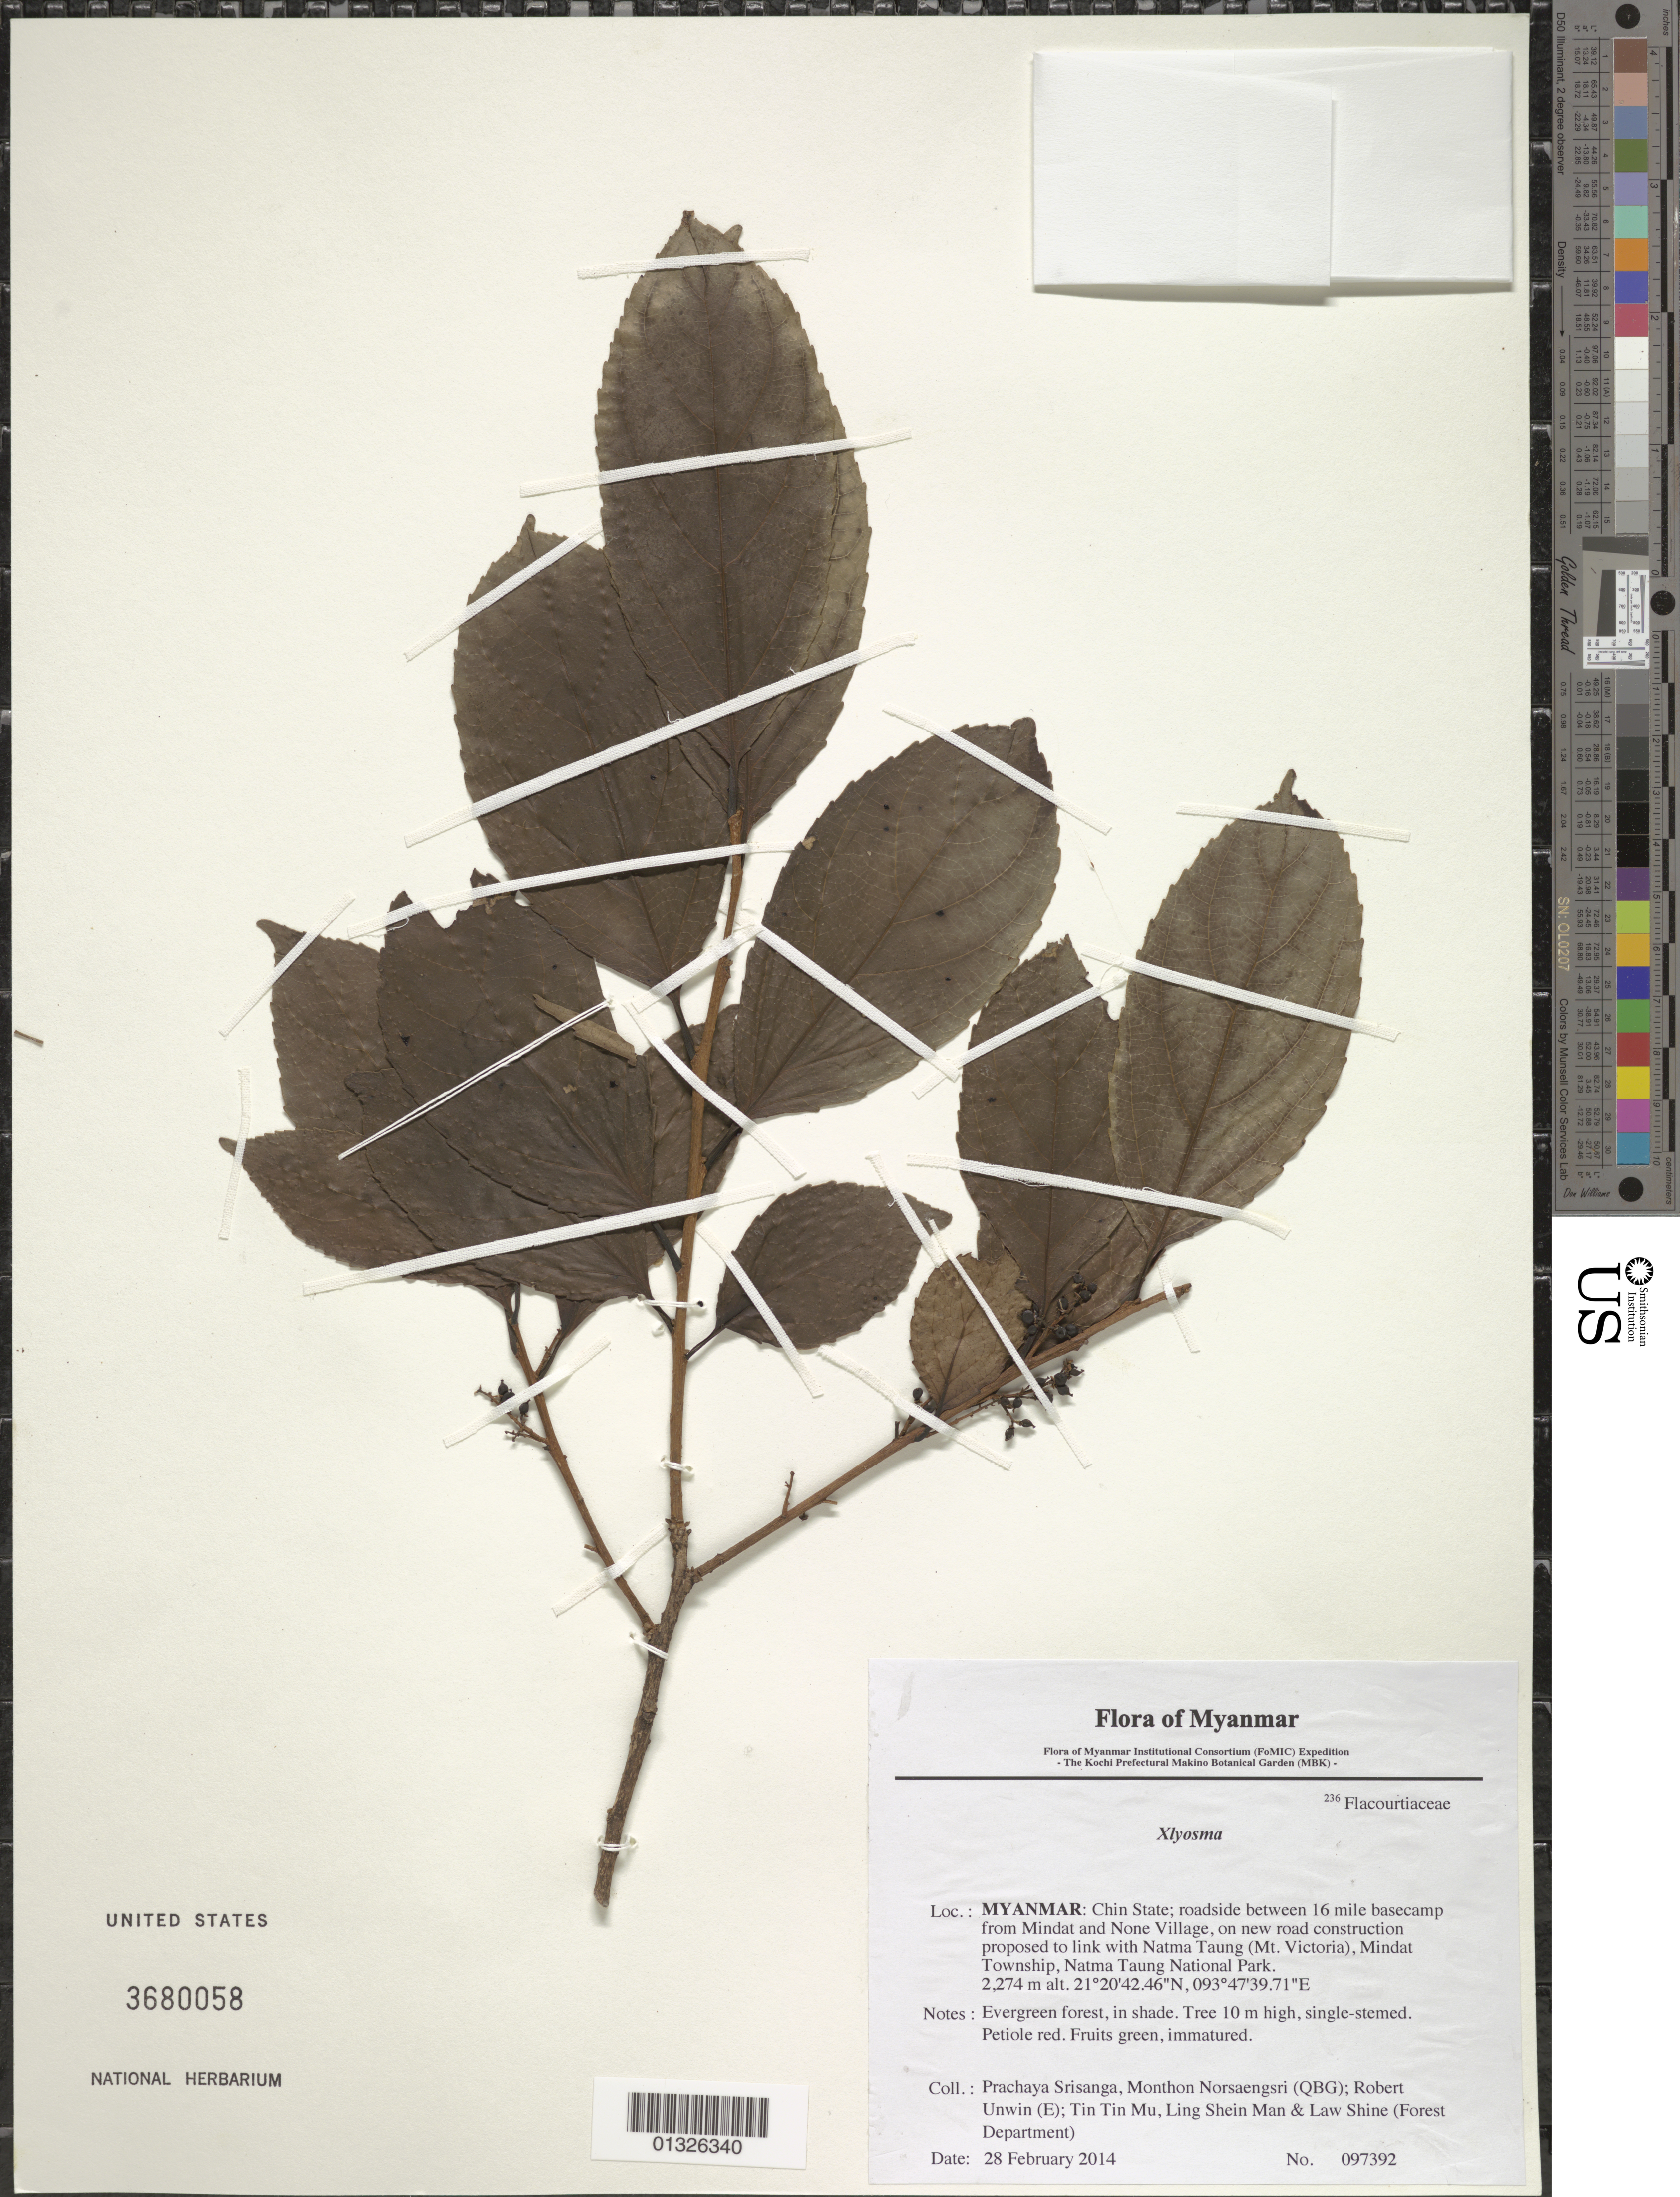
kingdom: Plantae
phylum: Tracheophyta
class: Magnoliopsida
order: Malpighiales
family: Salicaceae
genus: Xylosma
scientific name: Xylosma sp.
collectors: P. Srisanga, M. Norsaengsri, R. Unwin, Tin Tin Mu, Ling Shein Man & L. Shine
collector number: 97392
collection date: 2014-02-28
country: Myanmar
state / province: Chin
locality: Roadside between 16 mile basecamp from Mindat and None Village, on new road construction proposed to link with Natma Taung (Mt. Victoria), Mindat Township, Natma Taung National Park.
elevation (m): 2274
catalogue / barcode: US 3680058